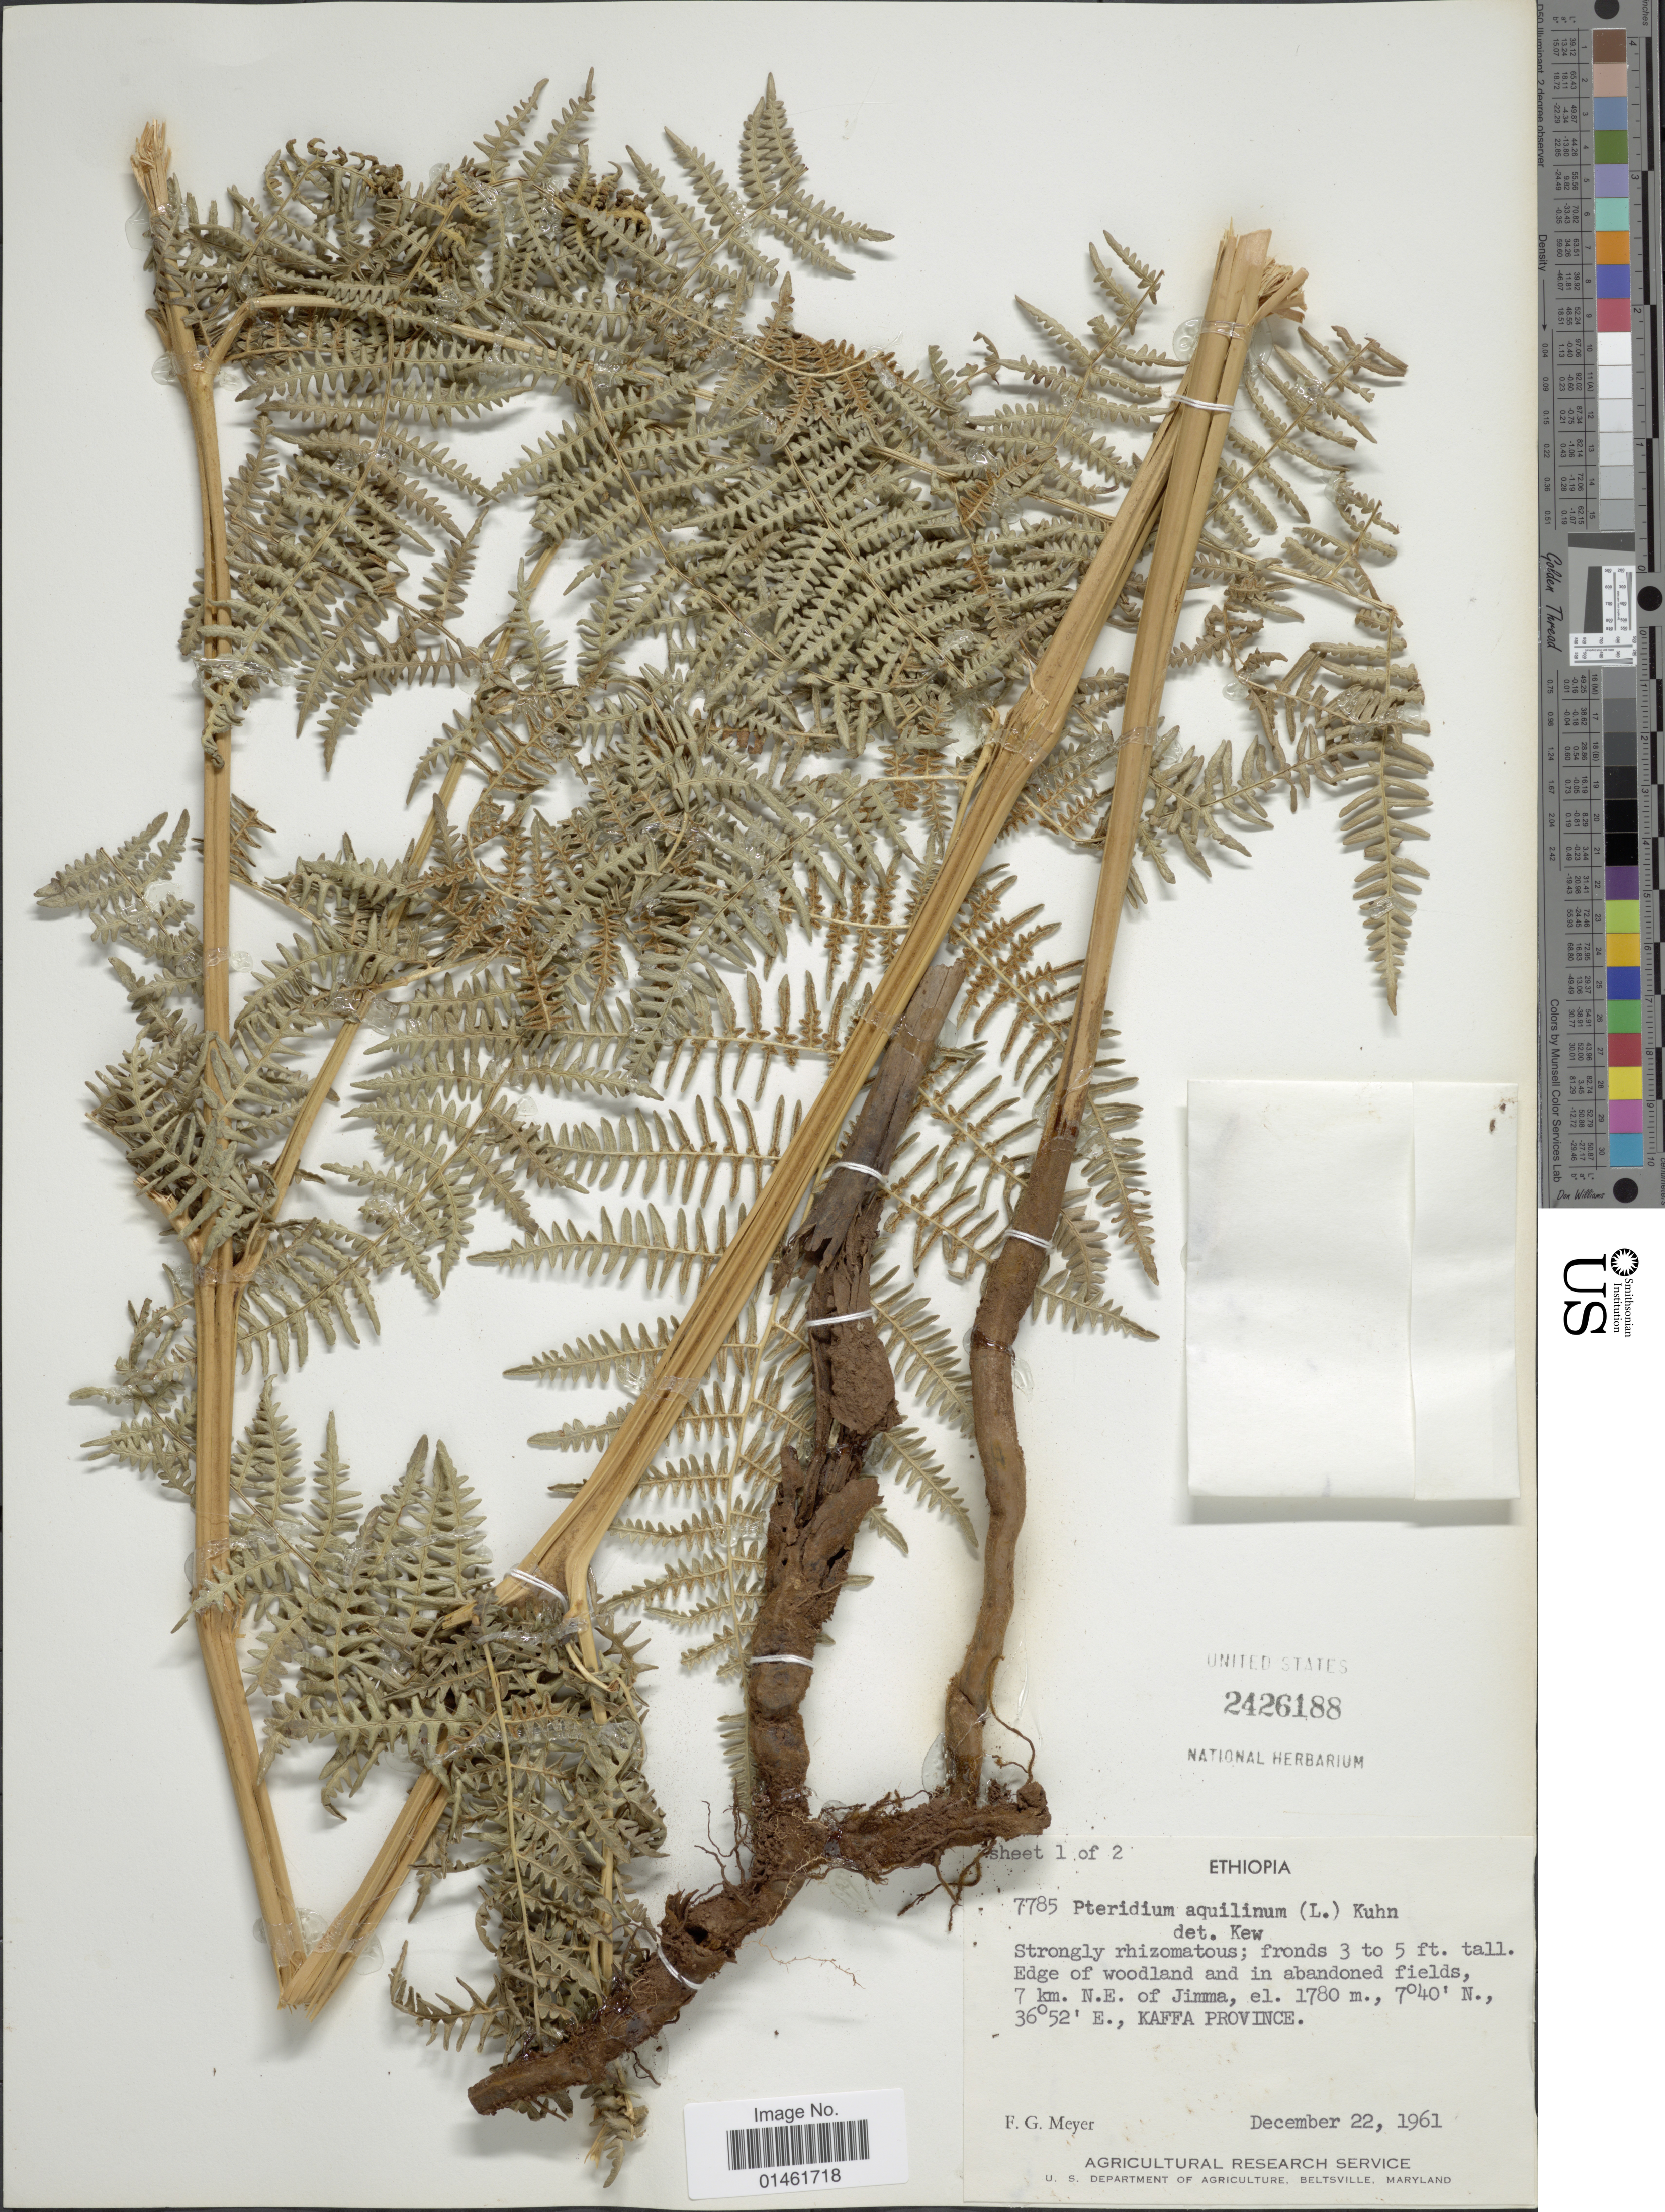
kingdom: Plantae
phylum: Tracheophyta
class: Polypodiopsida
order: Polypodiales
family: Dennstaedtiaceae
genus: Pteridium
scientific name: Pteridium aquilinum var. typicum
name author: R.M. Tryon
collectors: F. G. Meyer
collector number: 7785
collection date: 1961-12-22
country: Ethiopia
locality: Edge of woodland and in abandoned fields, 7km N.E. of Jimma, Kaffa Province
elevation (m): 1780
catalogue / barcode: US 2426188